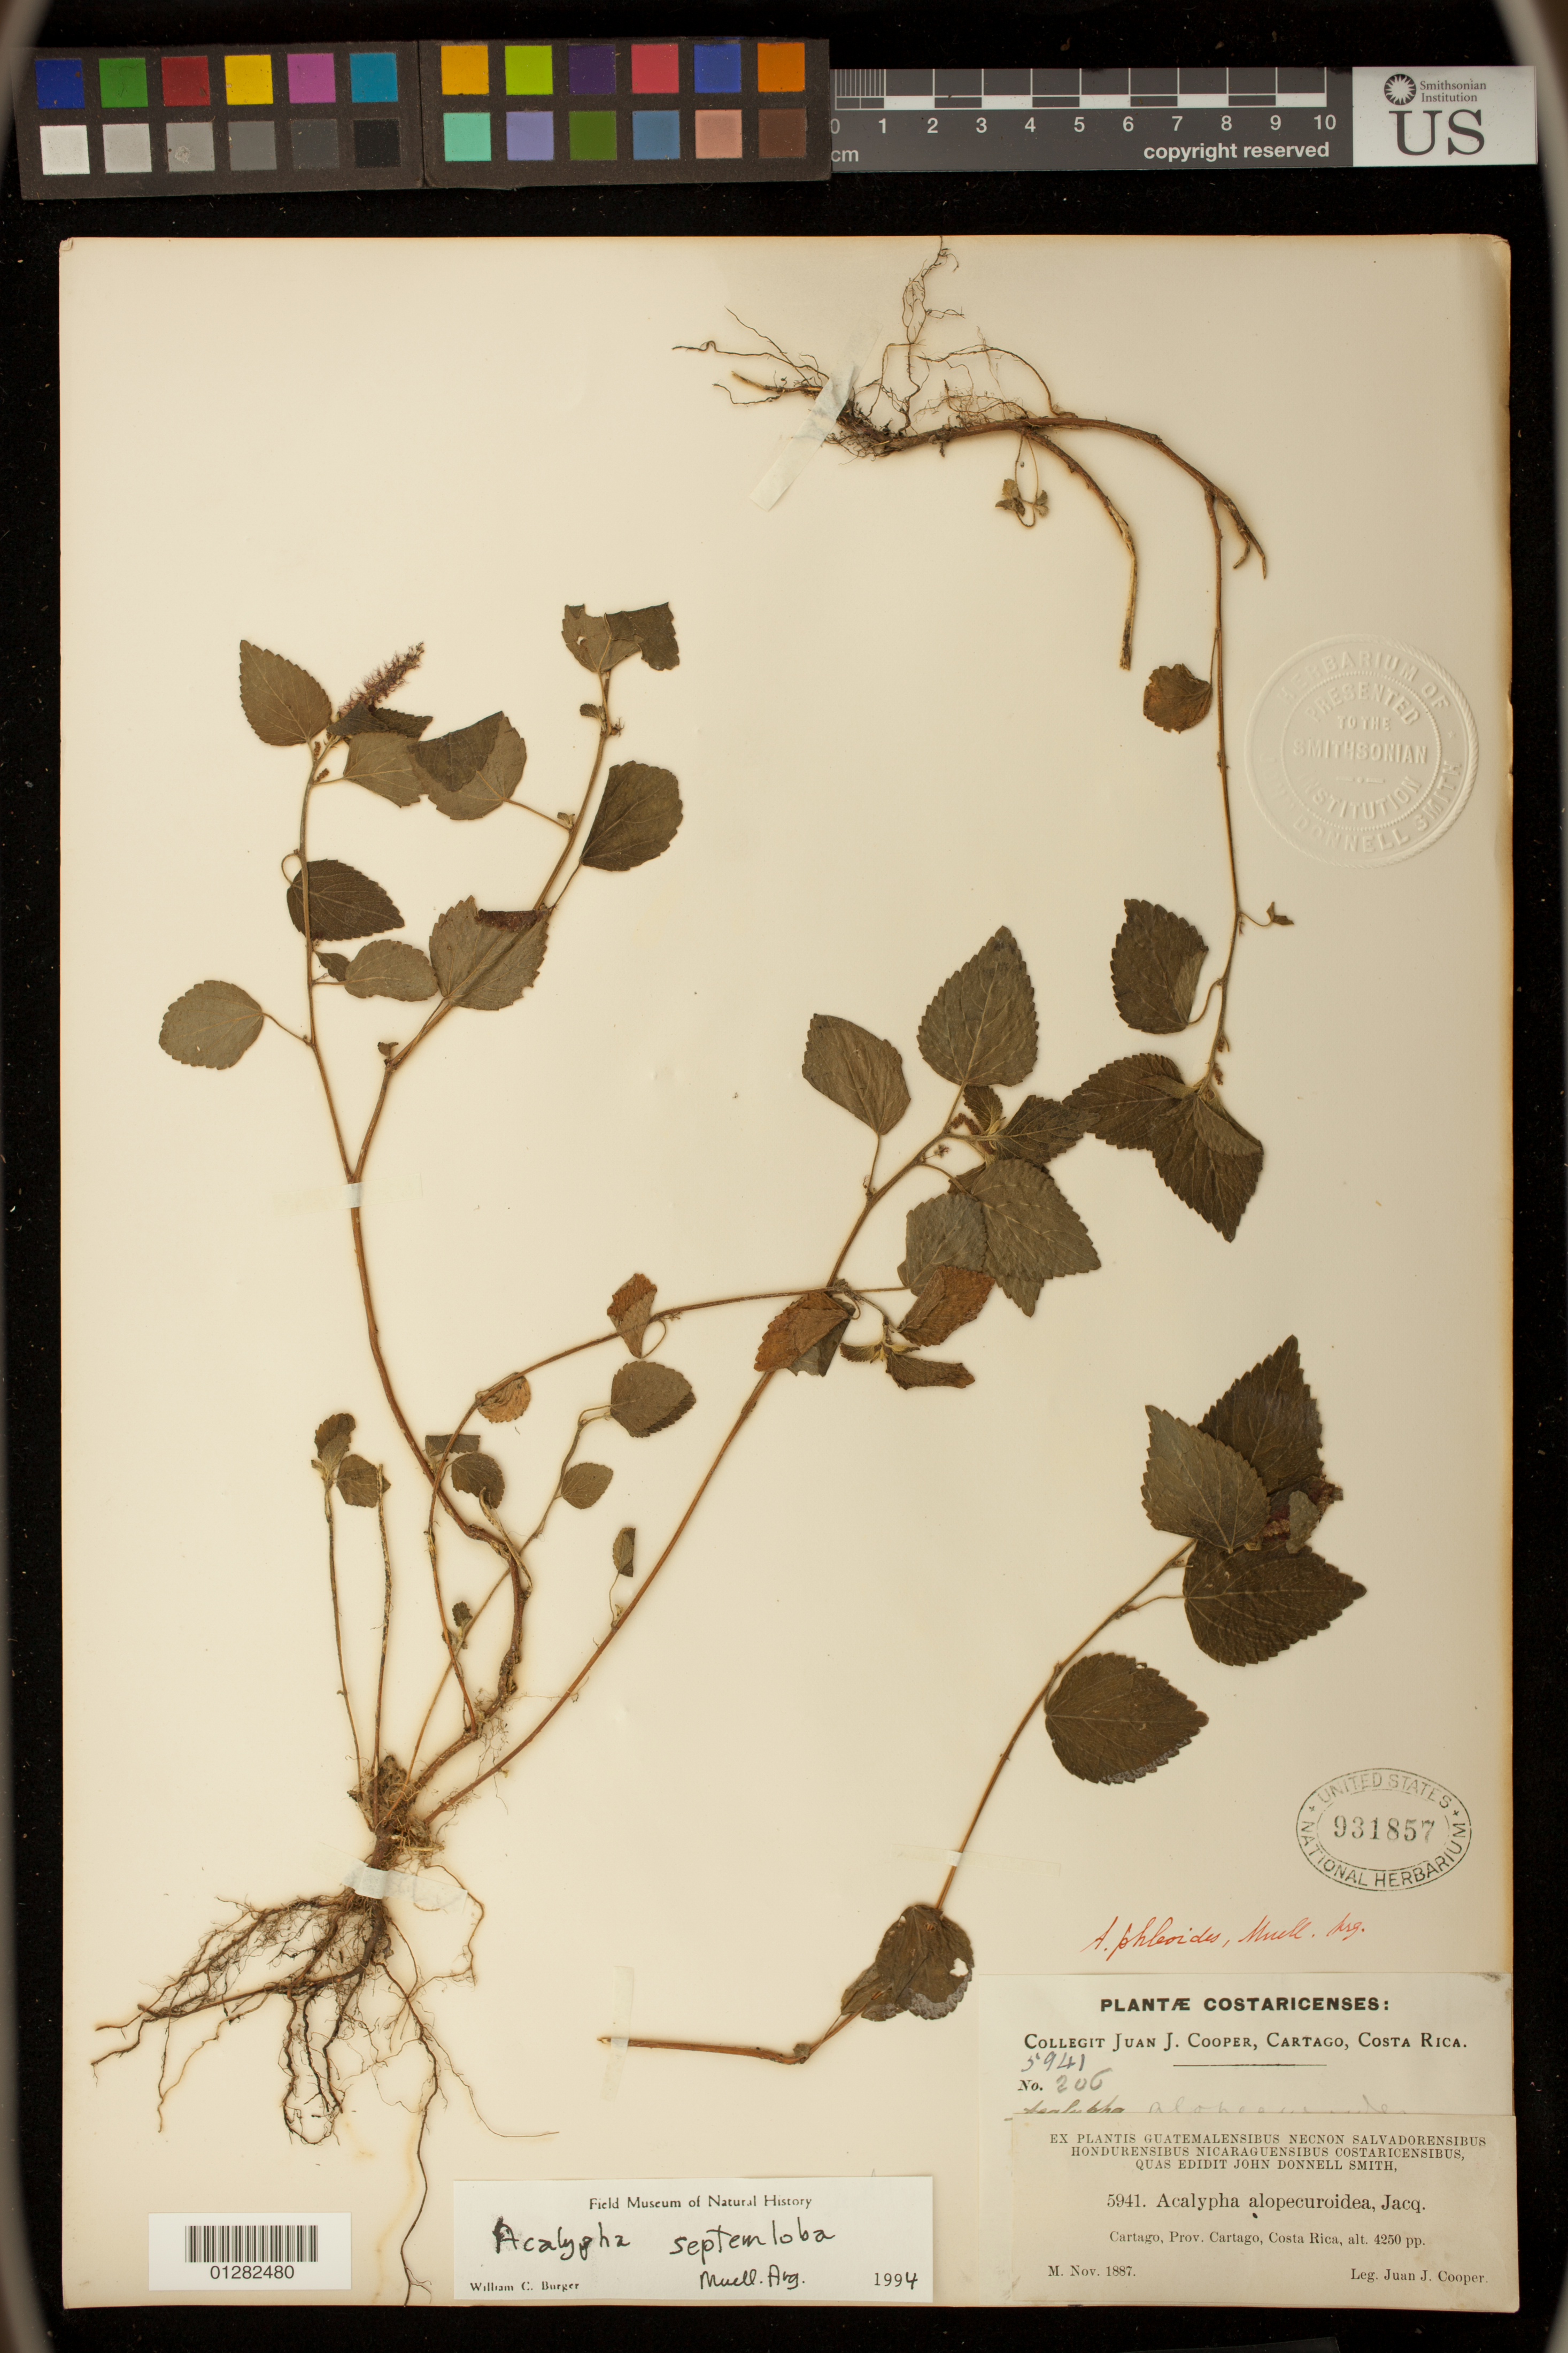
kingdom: Plantae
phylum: Tracheophyta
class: Magnoliopsida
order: Malpighiales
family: Euphorbiaceae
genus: Acalypha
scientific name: Acalypha septemloba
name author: Müll. Arg.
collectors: H. LeSueur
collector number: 5941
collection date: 1887-11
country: Costa Rica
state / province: Cartago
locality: Cartago, Prov. Cartago, Costa Rica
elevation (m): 1295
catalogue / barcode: US 931857